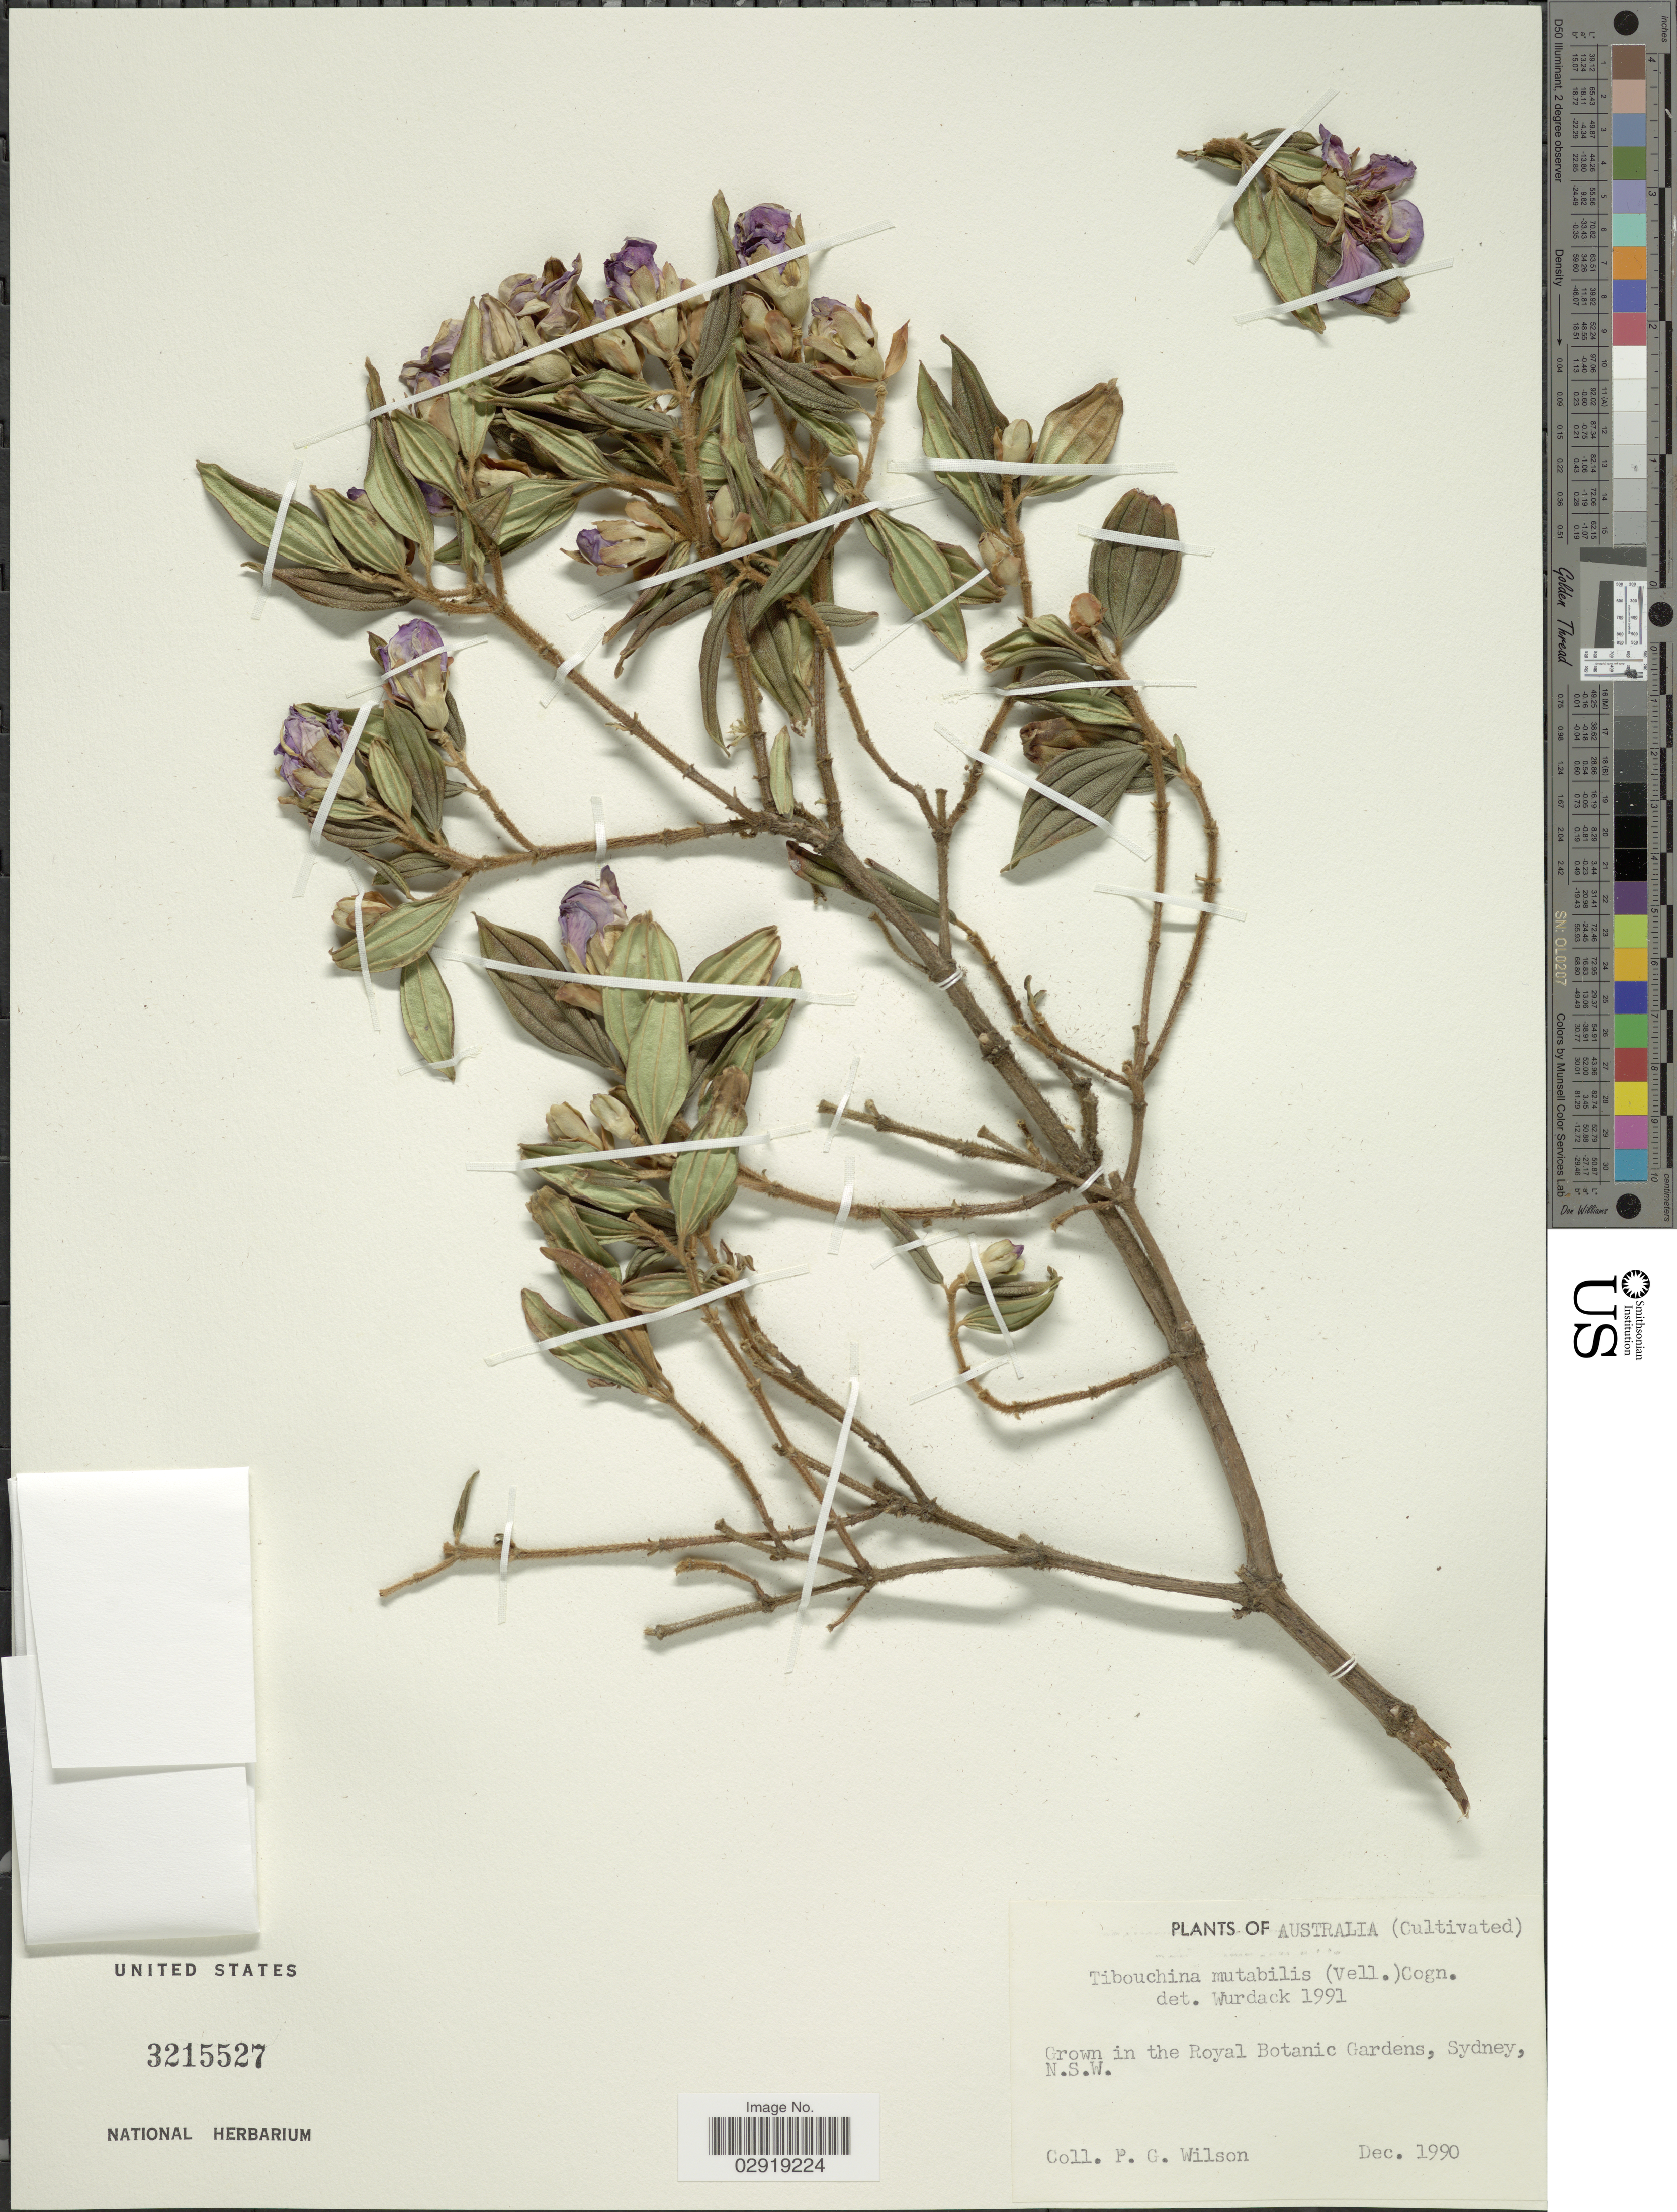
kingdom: Plantae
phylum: Tracheophyta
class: Magnoliopsida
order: Myrtales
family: Melastomataceae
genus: Pleroma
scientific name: Pleroma mutabile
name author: (Vell.) Triana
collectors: P. Wilson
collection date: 1990-12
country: Australia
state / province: New South Wales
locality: Grown in the Royal Botanic Gardens, Sydney, N.S.W.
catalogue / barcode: US 3215527